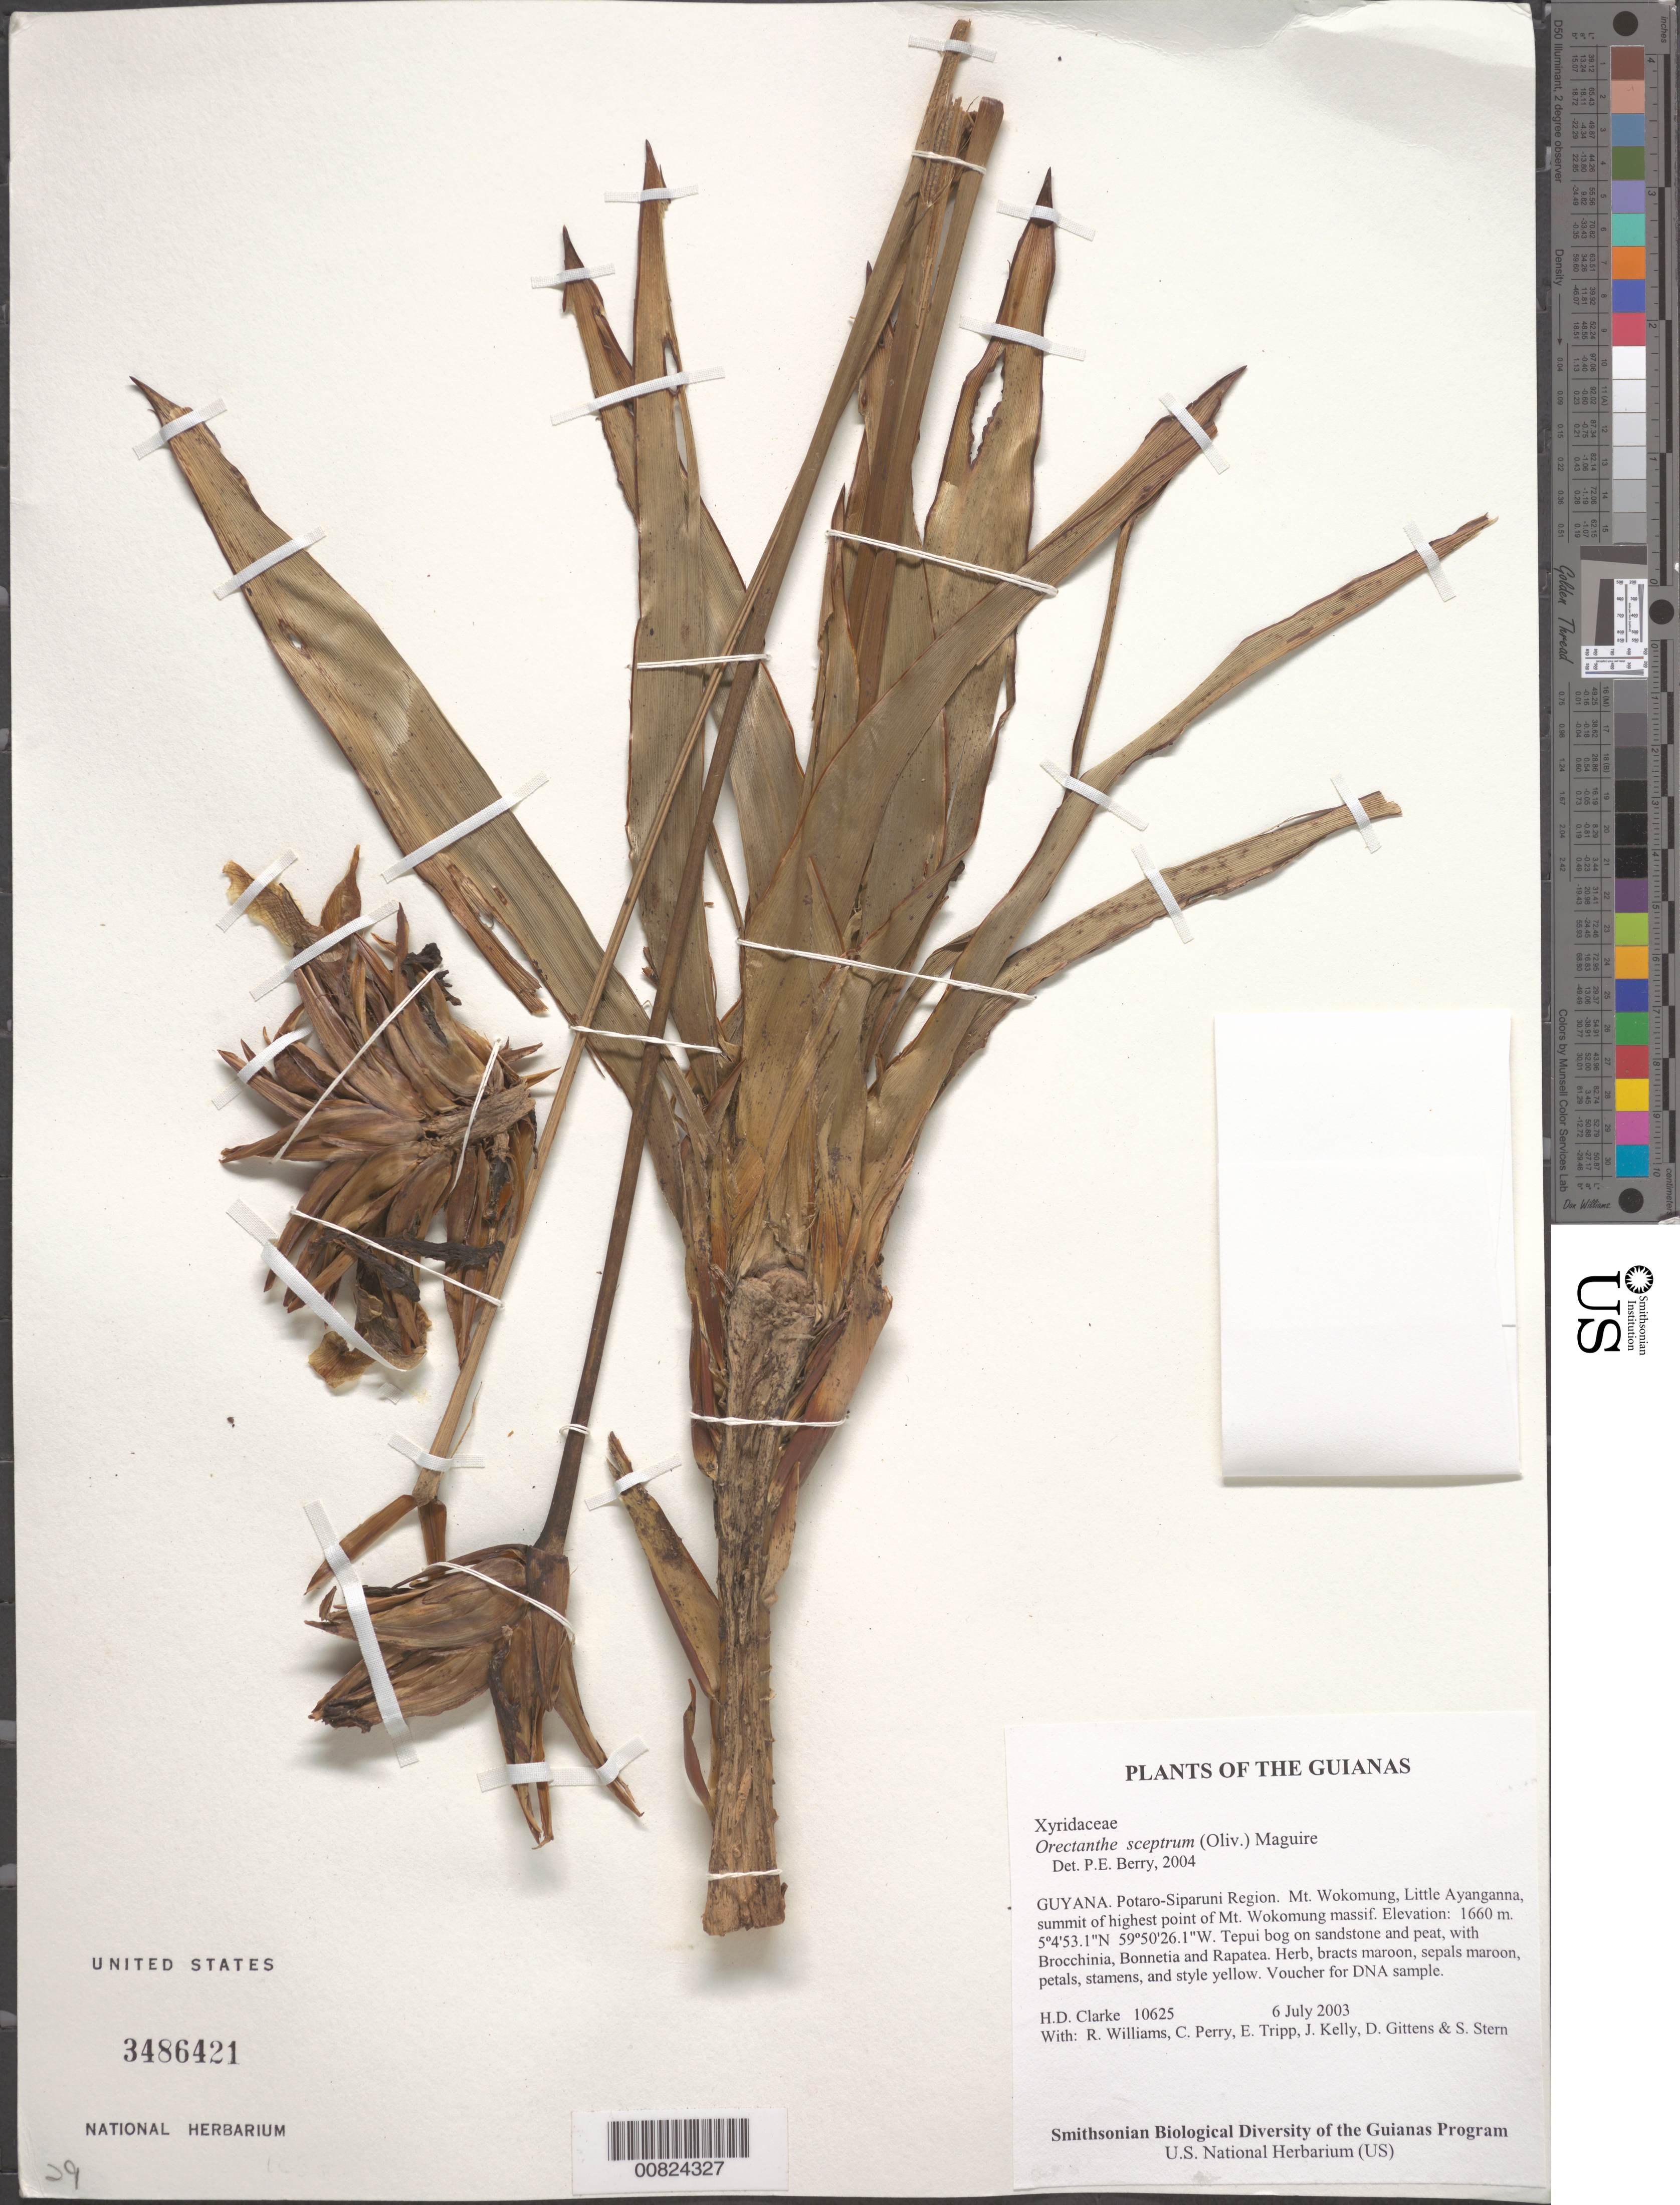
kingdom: Plantae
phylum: Tracheophyta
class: Liliopsida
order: Poales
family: Xyridaceae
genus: Orectanthe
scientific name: Orectanthe sceptrum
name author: (Oliv.) Maguire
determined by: Berry, P. E., (WIS), University of Wisconsin - Madison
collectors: H. D. Clarke, R. Williams, C. Perry, E. Tripp, J. Kelly, D. Gittens & S. R. Stern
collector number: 10625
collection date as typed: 6 July 2003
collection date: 2003-07-06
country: Guyana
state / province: Potaro-Siparuni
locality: Mt. Wokomung, Little Ayanganna, summit of highest point of Mt. Wokomung massif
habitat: Tepui bog on sandstone and peat, with Brocchinia, Bonnetia and Rapatea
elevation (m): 1660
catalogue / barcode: US 3486421